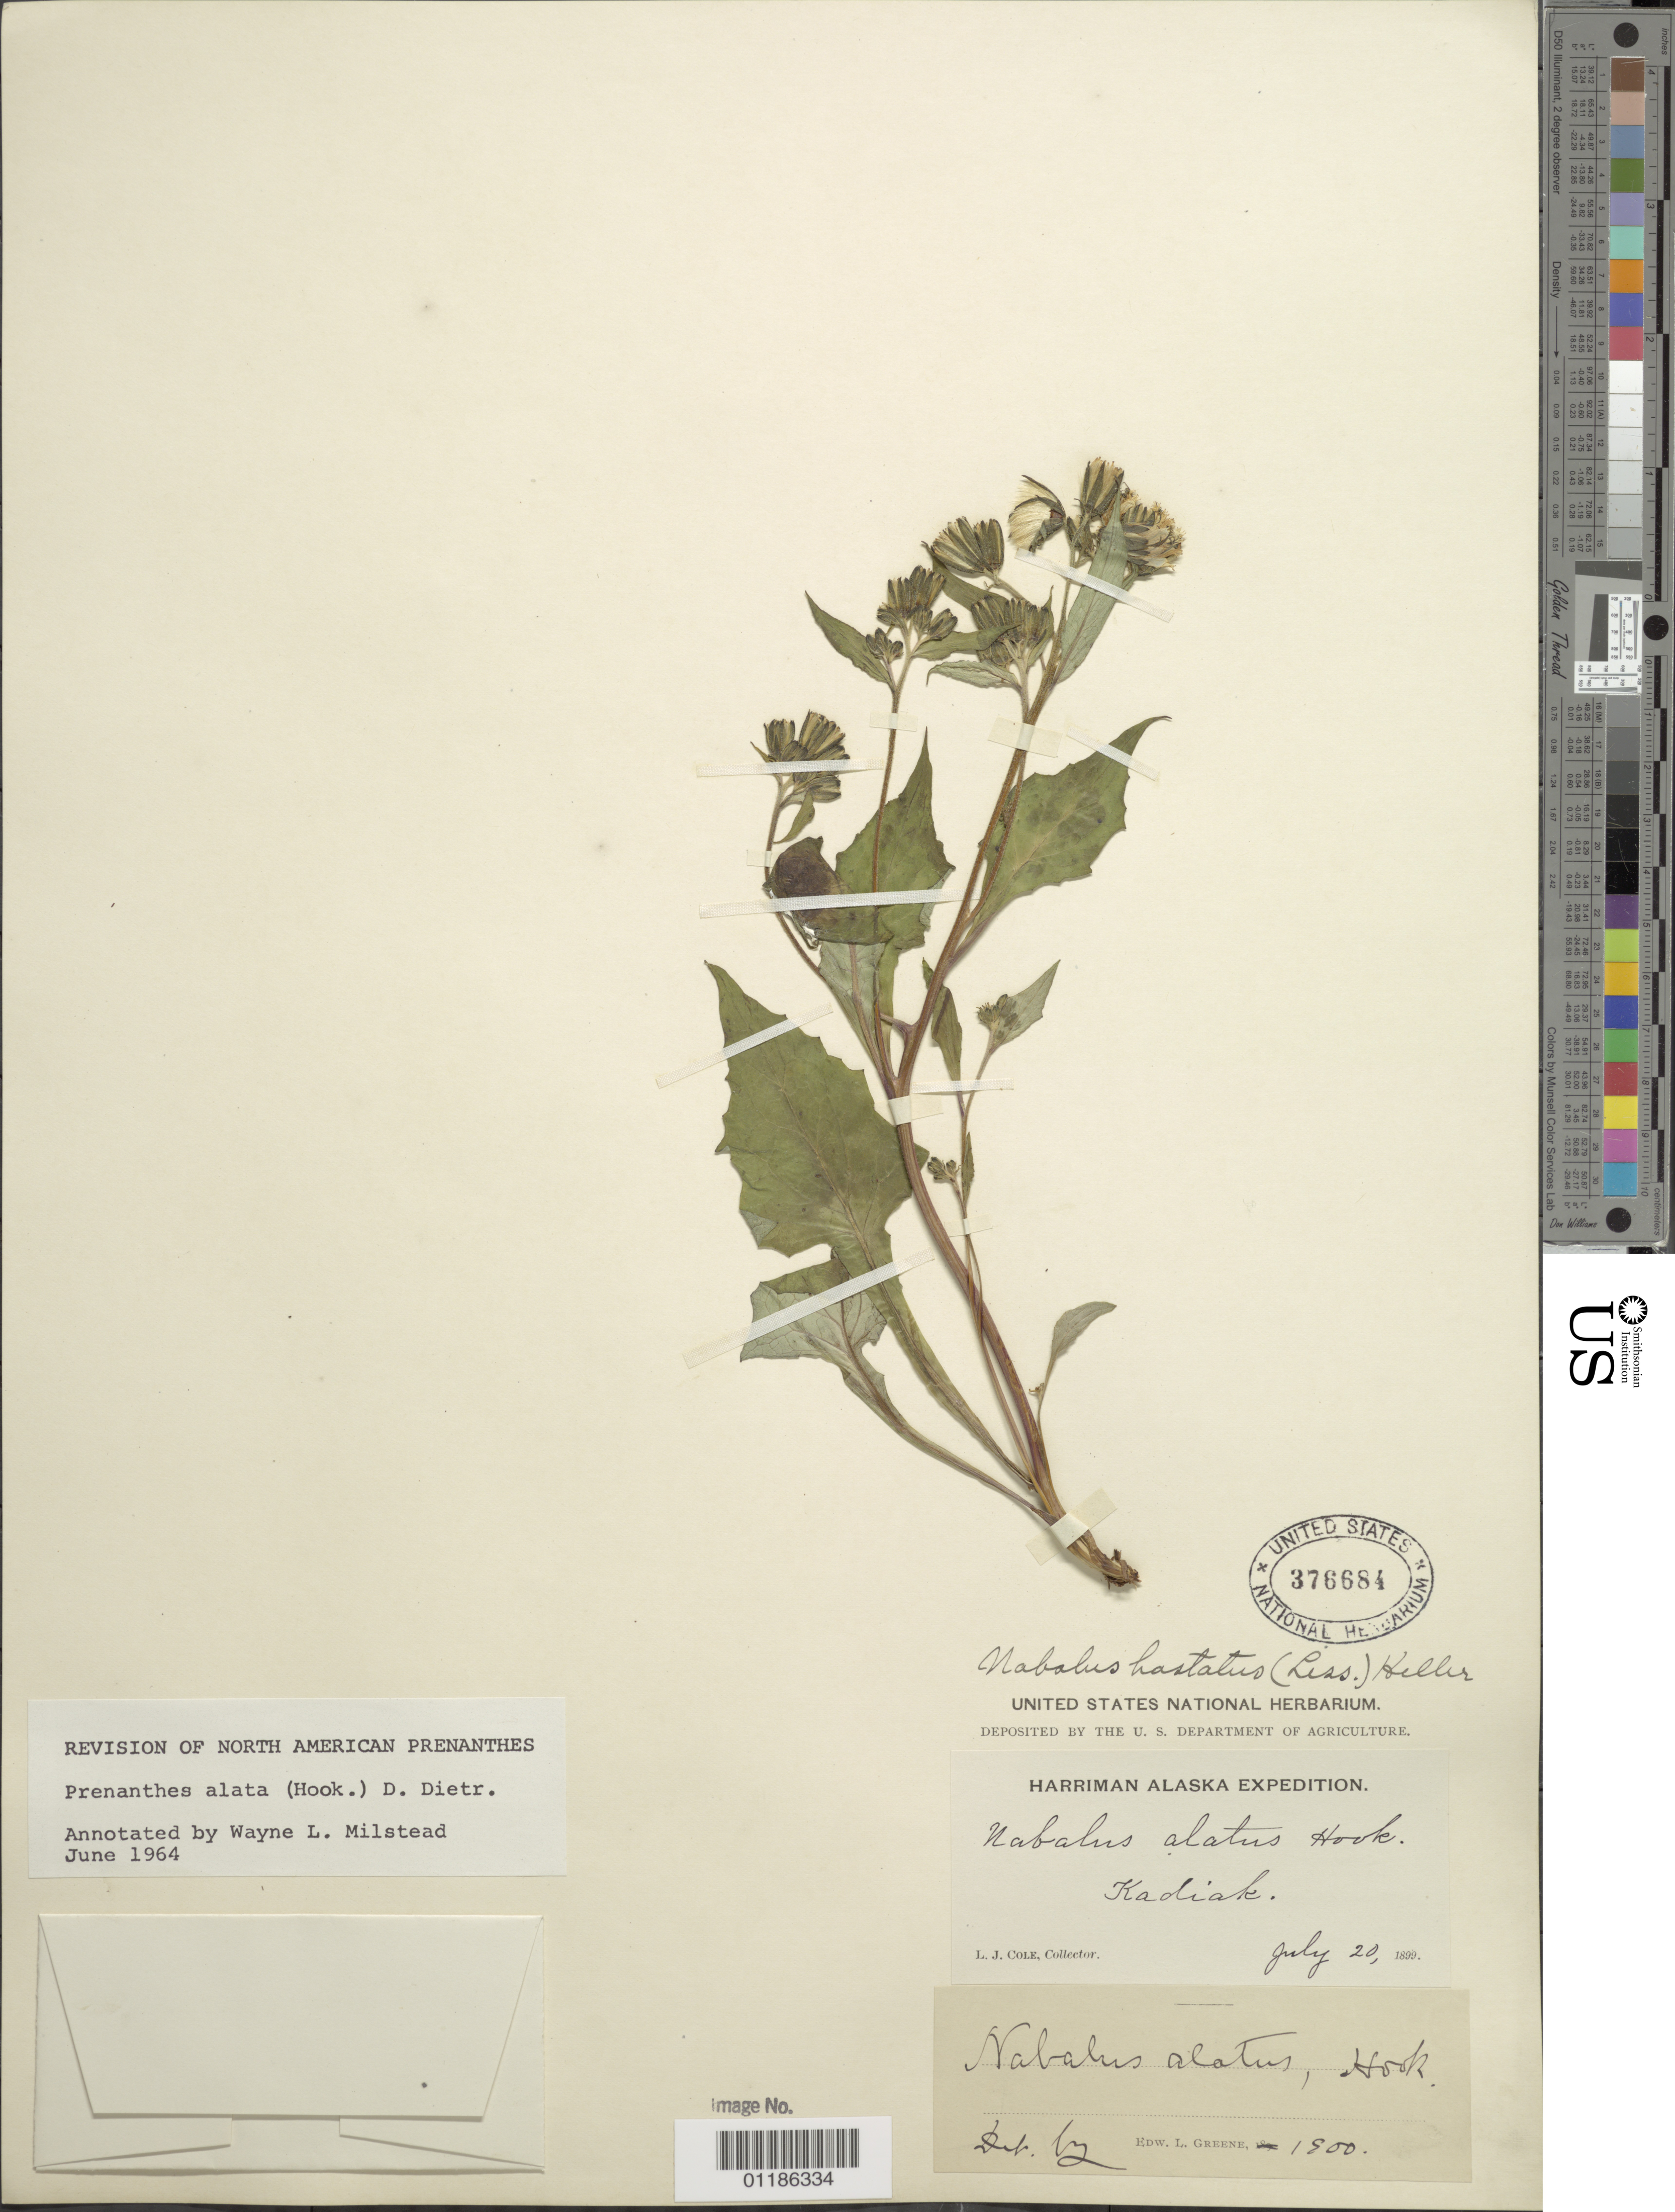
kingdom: Plantae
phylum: Tracheophyta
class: Magnoliopsida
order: Asterales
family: Asteraceae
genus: Nabalus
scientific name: Nabalus alatus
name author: Hook.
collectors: L. Cole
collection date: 1899-07-20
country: United States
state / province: Alaska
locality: Kodiak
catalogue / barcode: US 376684